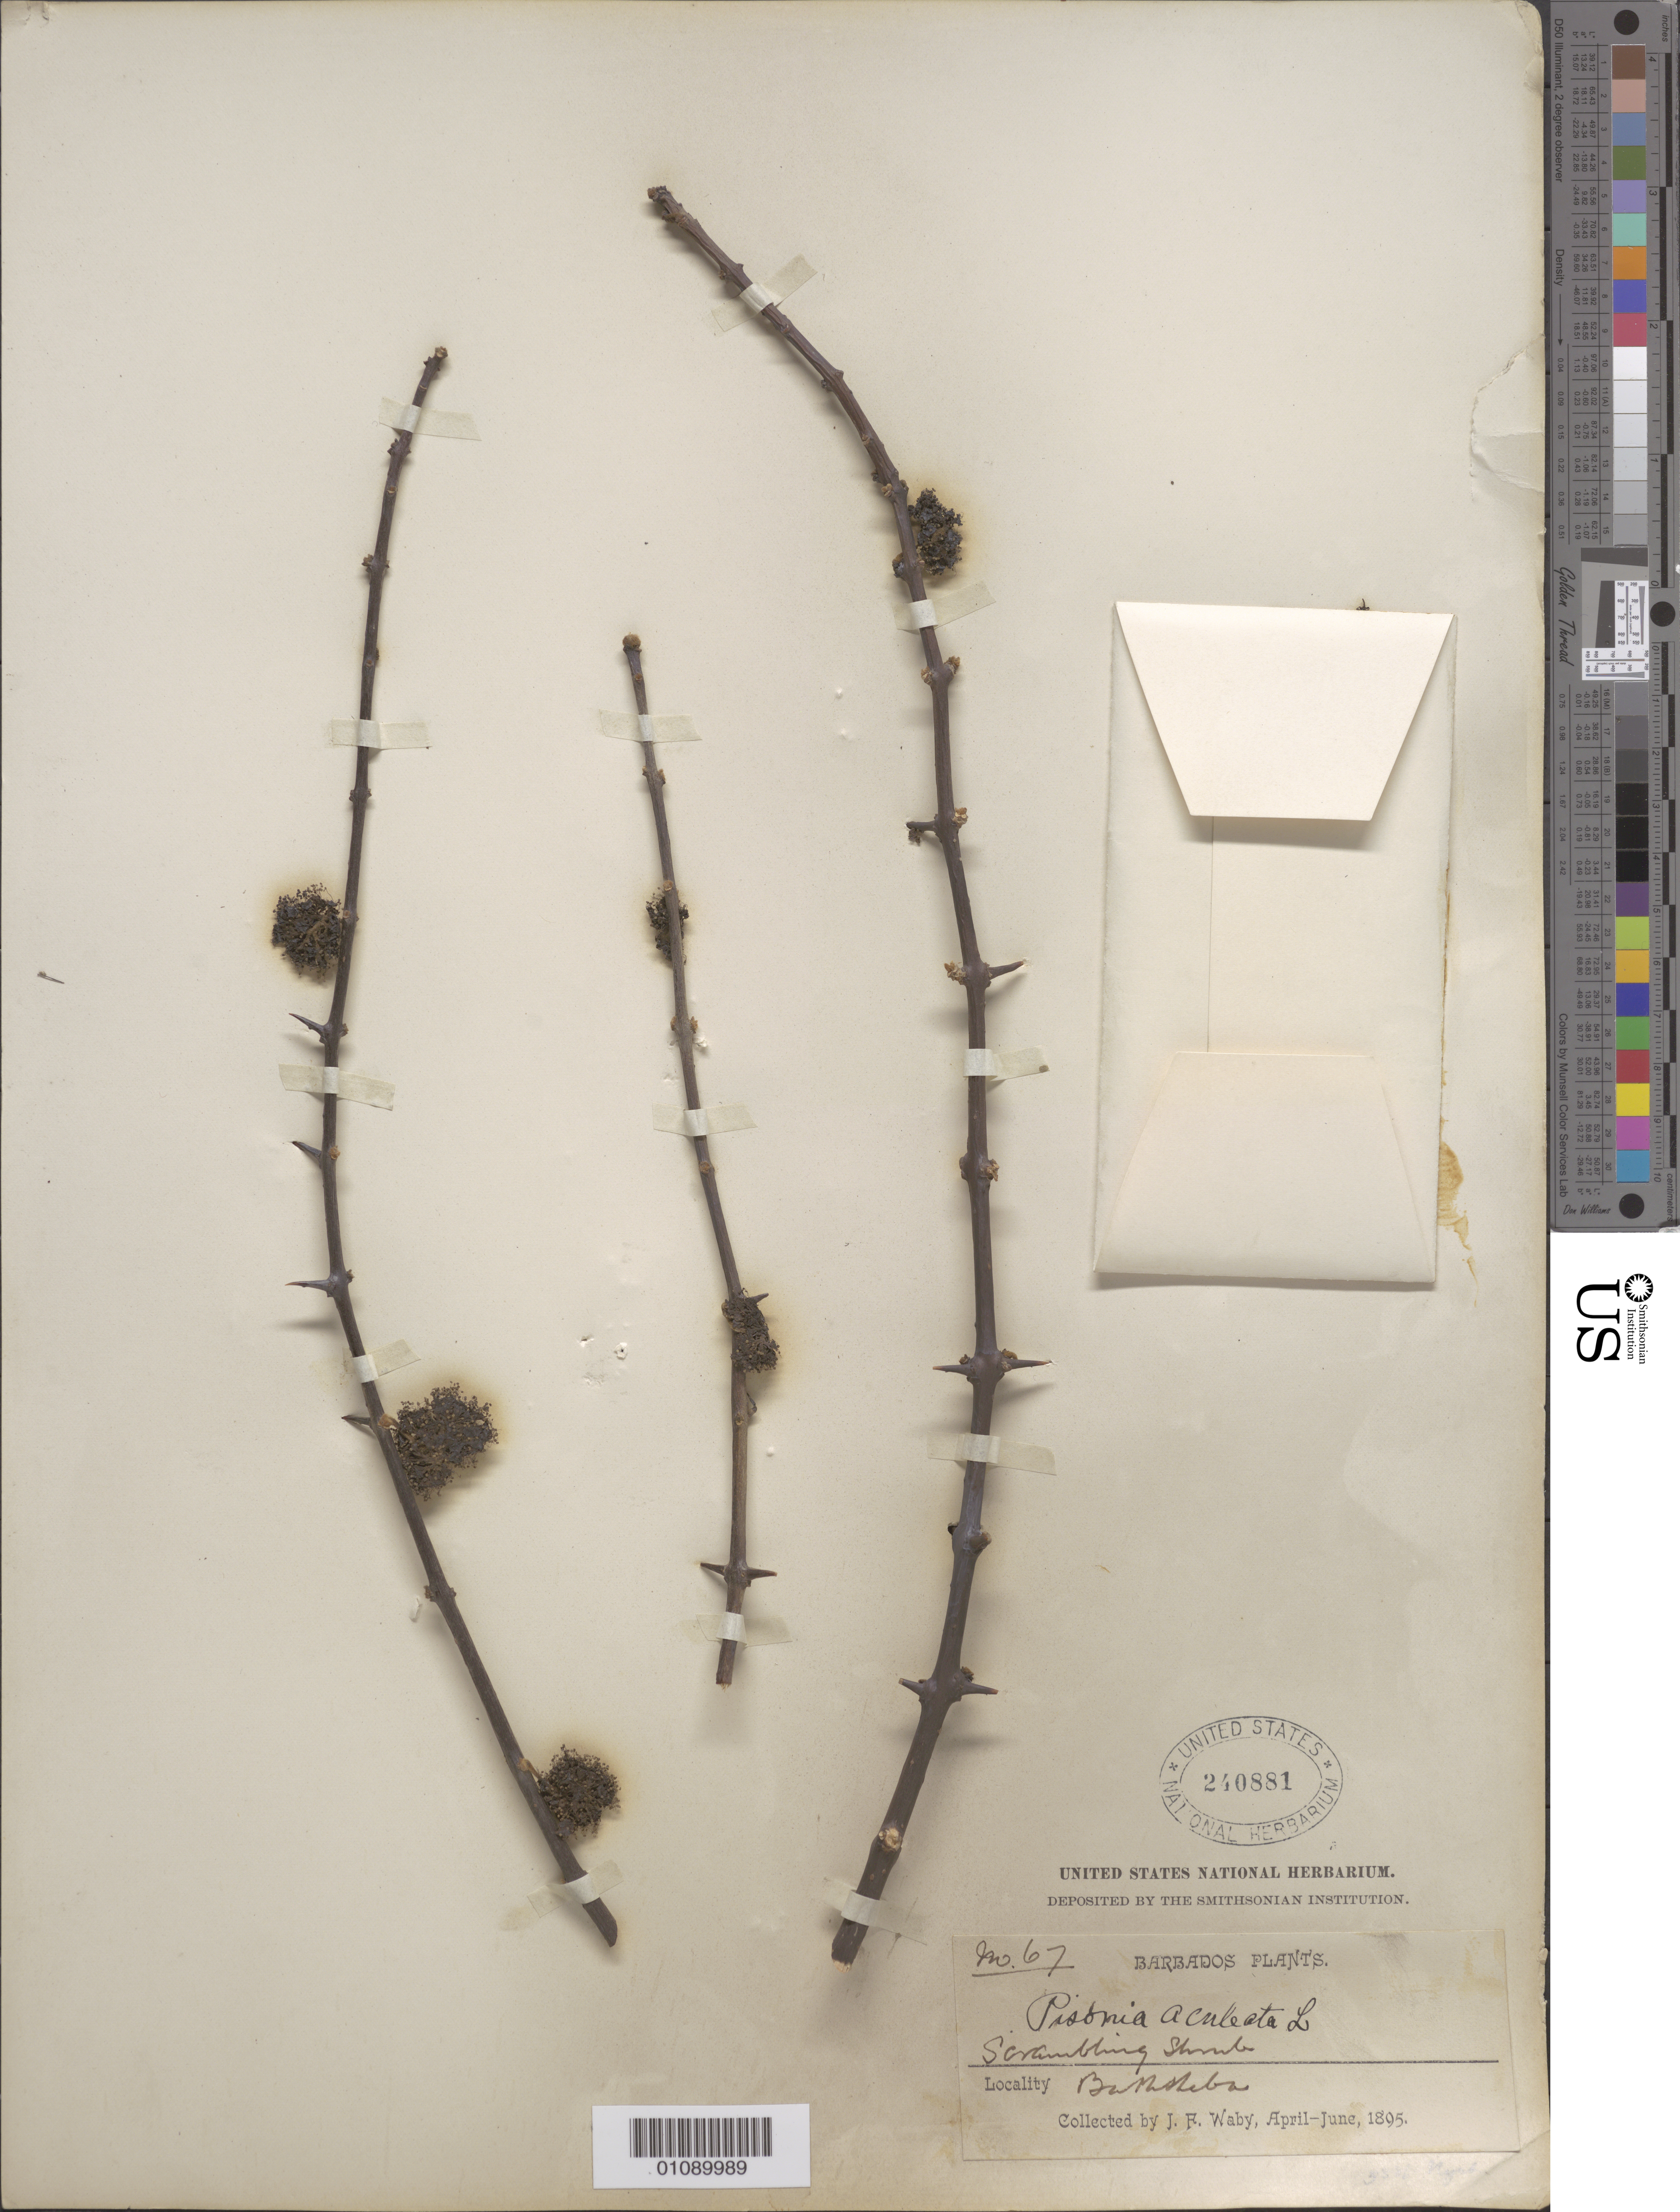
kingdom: Plantae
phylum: Tracheophyta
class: Magnoliopsida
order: Caryophyllales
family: Nyctaginaceae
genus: Pisonia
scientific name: Pisonia aculeata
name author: L.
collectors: J. Waby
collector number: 67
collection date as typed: Apr 1895 to -- Jun 1895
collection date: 1895-04/1895-06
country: Barbados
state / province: Saint Joseph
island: Barbados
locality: Bathsehba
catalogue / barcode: US 240881